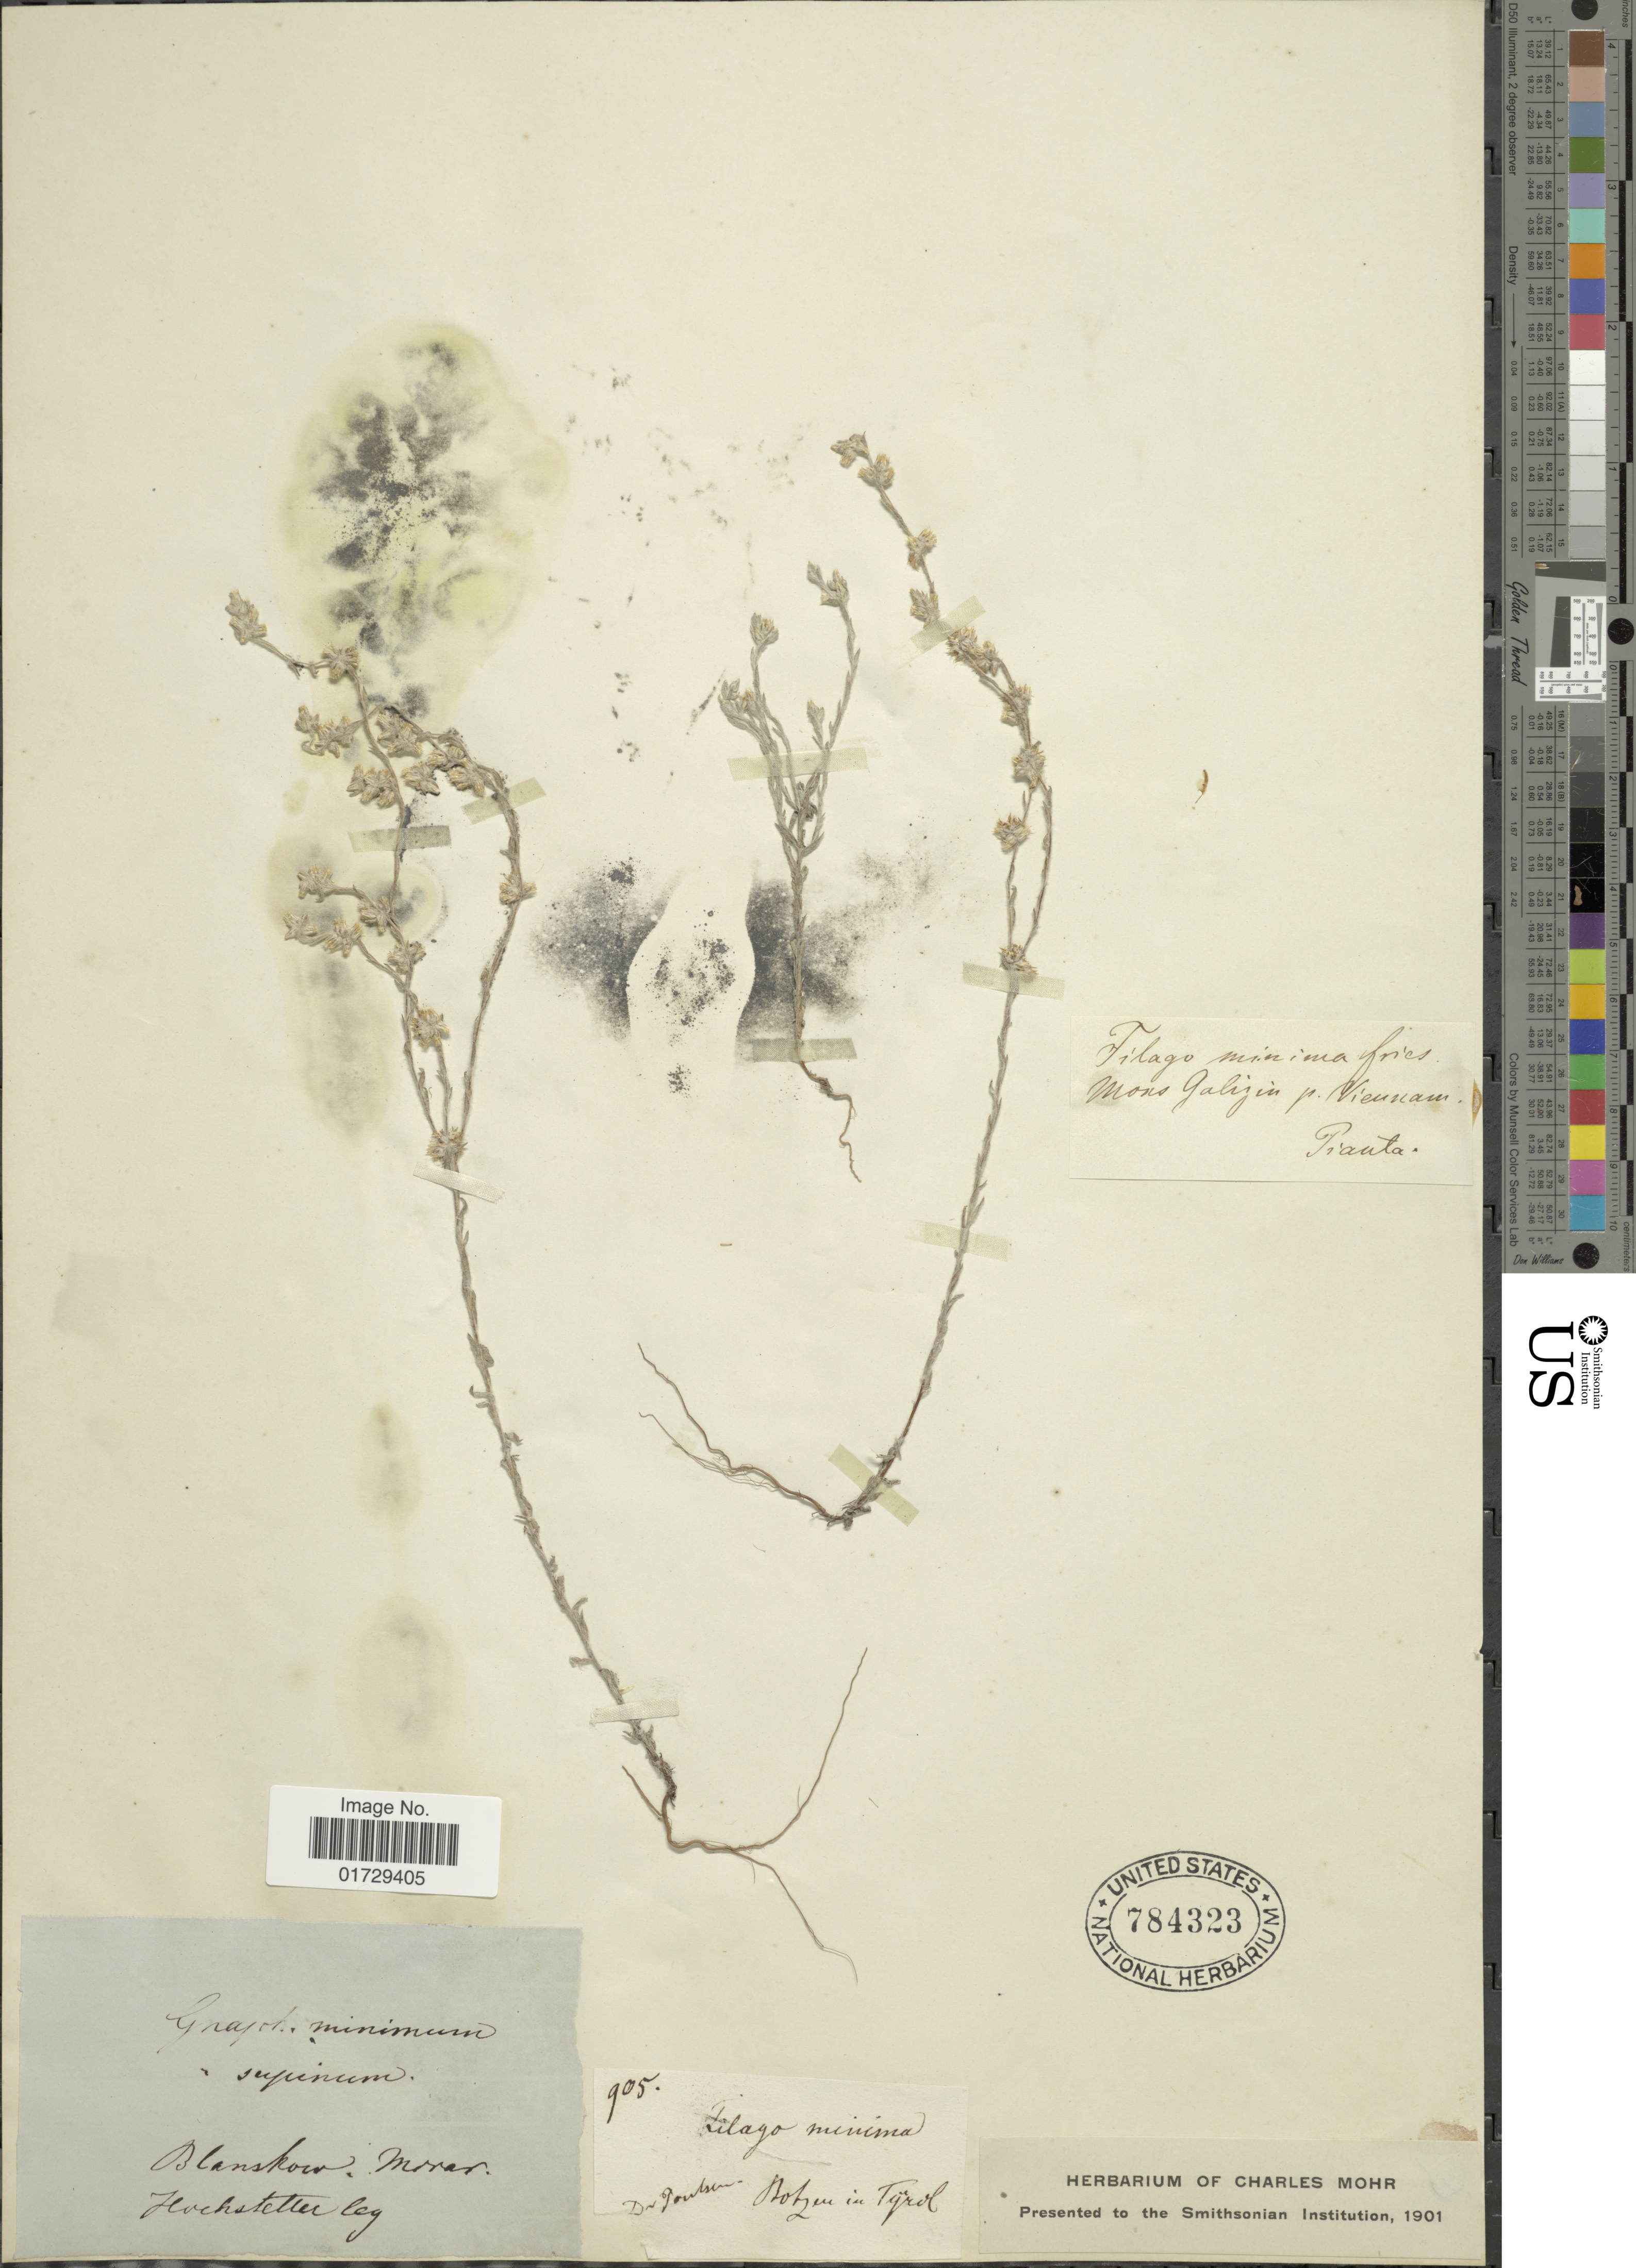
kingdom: Plantae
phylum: Tracheophyta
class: Magnoliopsida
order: Asterales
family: Asteraceae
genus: Filago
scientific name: Filago arvensis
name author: L.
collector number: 905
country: Italy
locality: Botzen in Tyrol, fries mons Galij in P. Viennam. Blanskow, Morror, [interpreted]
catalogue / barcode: US 784323